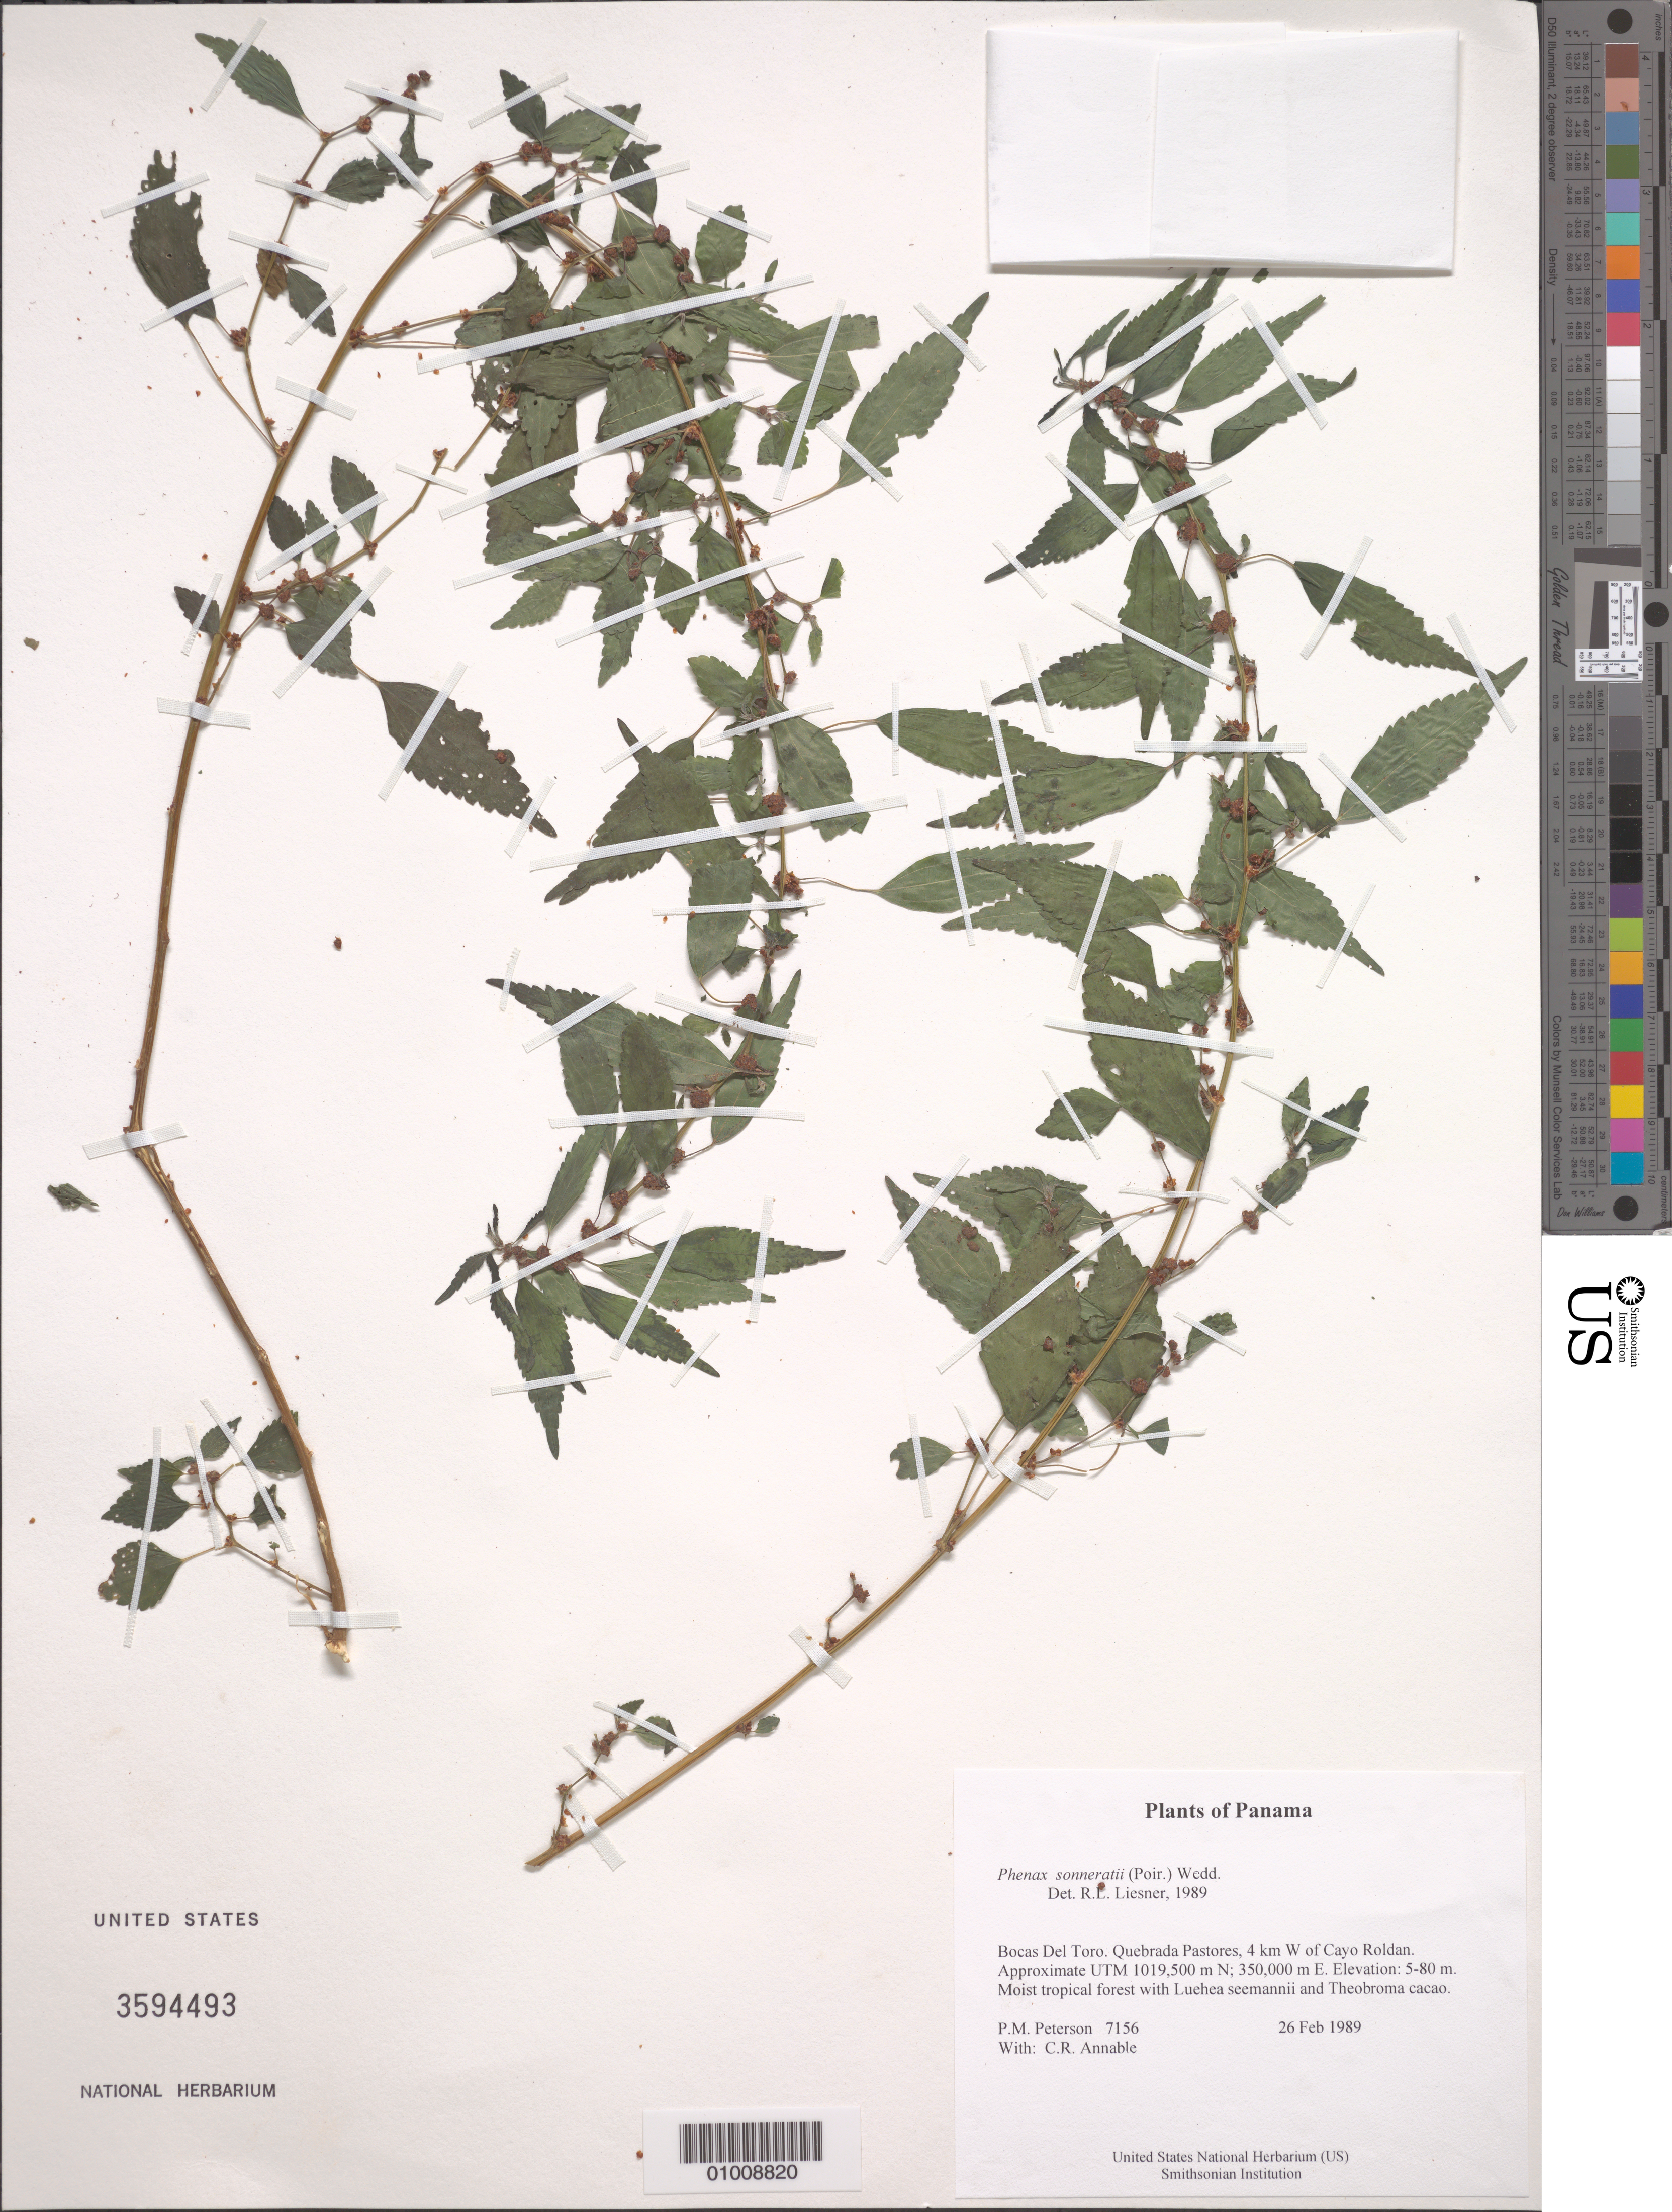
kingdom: Plantae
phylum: Tracheophyta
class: Magnoliopsida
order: Rosales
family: Urticaceae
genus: Phenax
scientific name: Phenax sonneratii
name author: (Poir.) Wedd.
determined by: Liesner, R. L.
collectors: P. M. Peterson & C. R. Annable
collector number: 07156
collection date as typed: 26 Feb 1989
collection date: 1989-02-26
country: Panama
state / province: Bocas del Toro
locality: Quebrada Pastores, 4 km W of Cayo Roldan. Approximate UTM 1019,500 m N; 350,000 m E.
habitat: Moist tropical forest with Luehea seemannii and Theobroma cacao.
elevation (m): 5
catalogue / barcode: US 3594493